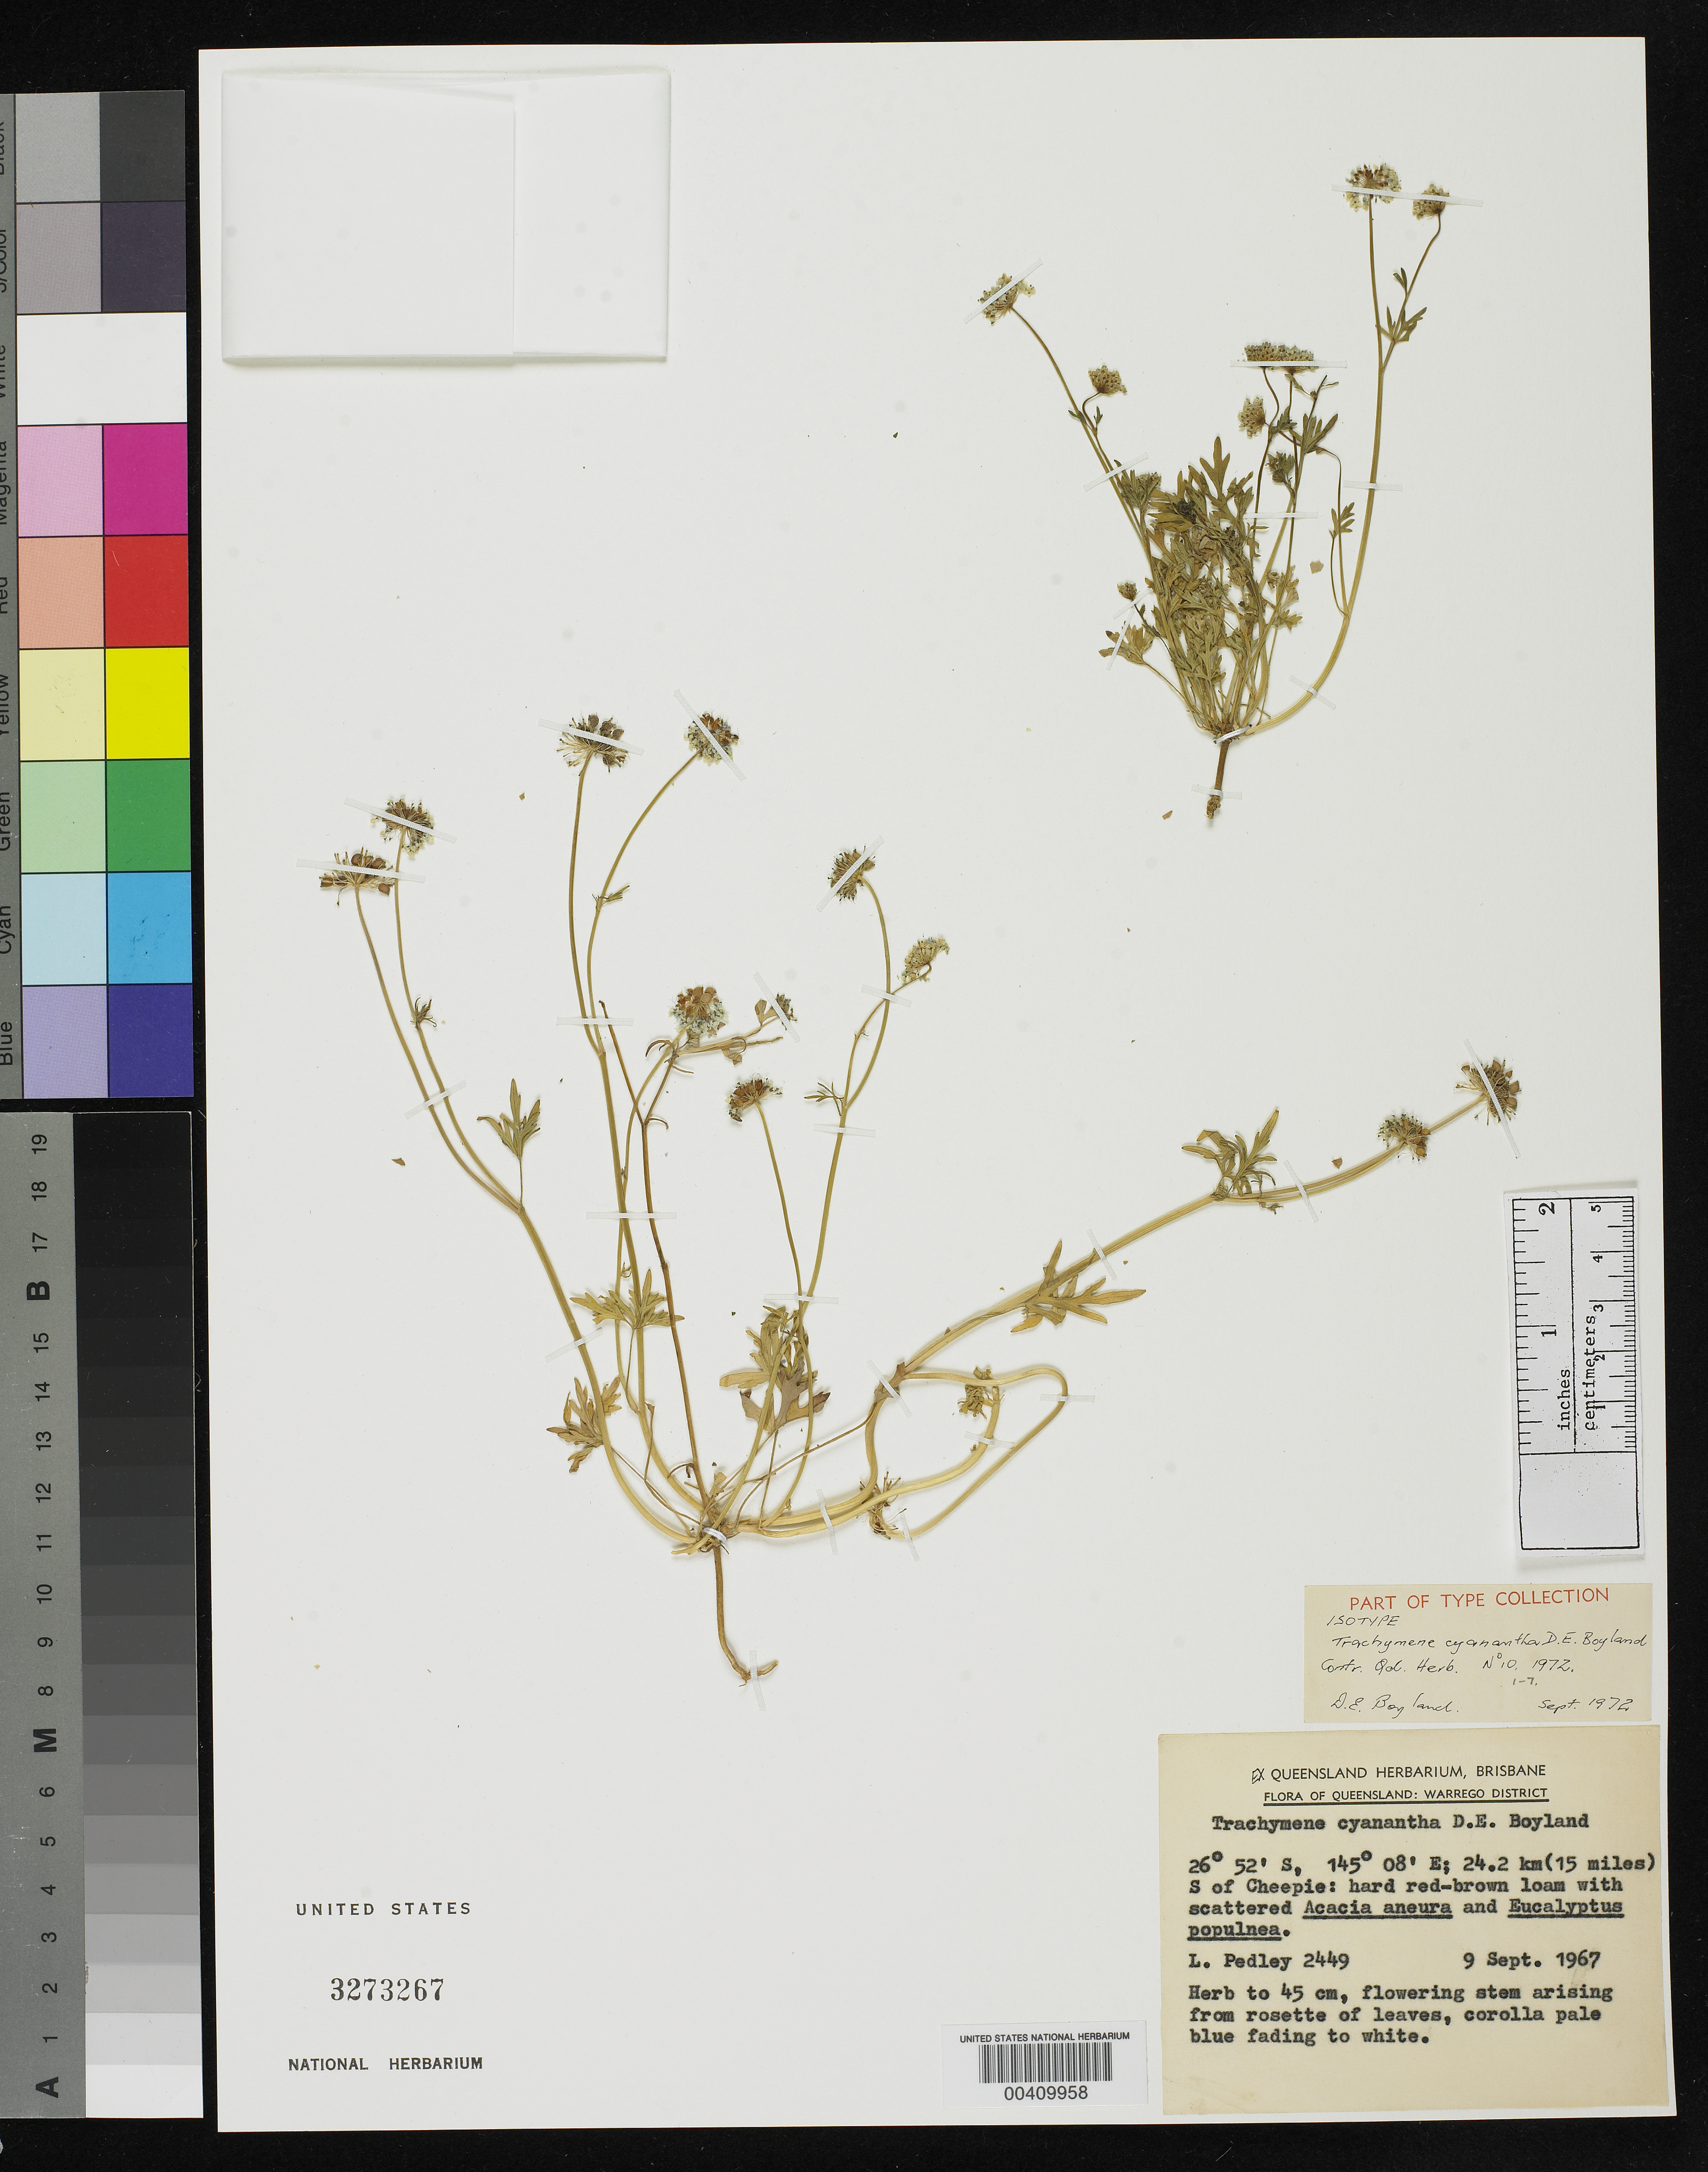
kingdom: Plantae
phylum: Tracheophyta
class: Magnoliopsida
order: Apiales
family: Araliaceae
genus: Trachymene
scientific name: Trachymene cyanantha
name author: Boyland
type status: Isotype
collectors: L. Pedley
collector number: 2449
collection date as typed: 09 Sep 1967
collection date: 1967-09-09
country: Australia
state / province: Queensland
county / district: Warrego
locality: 24.2 km (15 mi) S of Cheepie.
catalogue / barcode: US 3273267